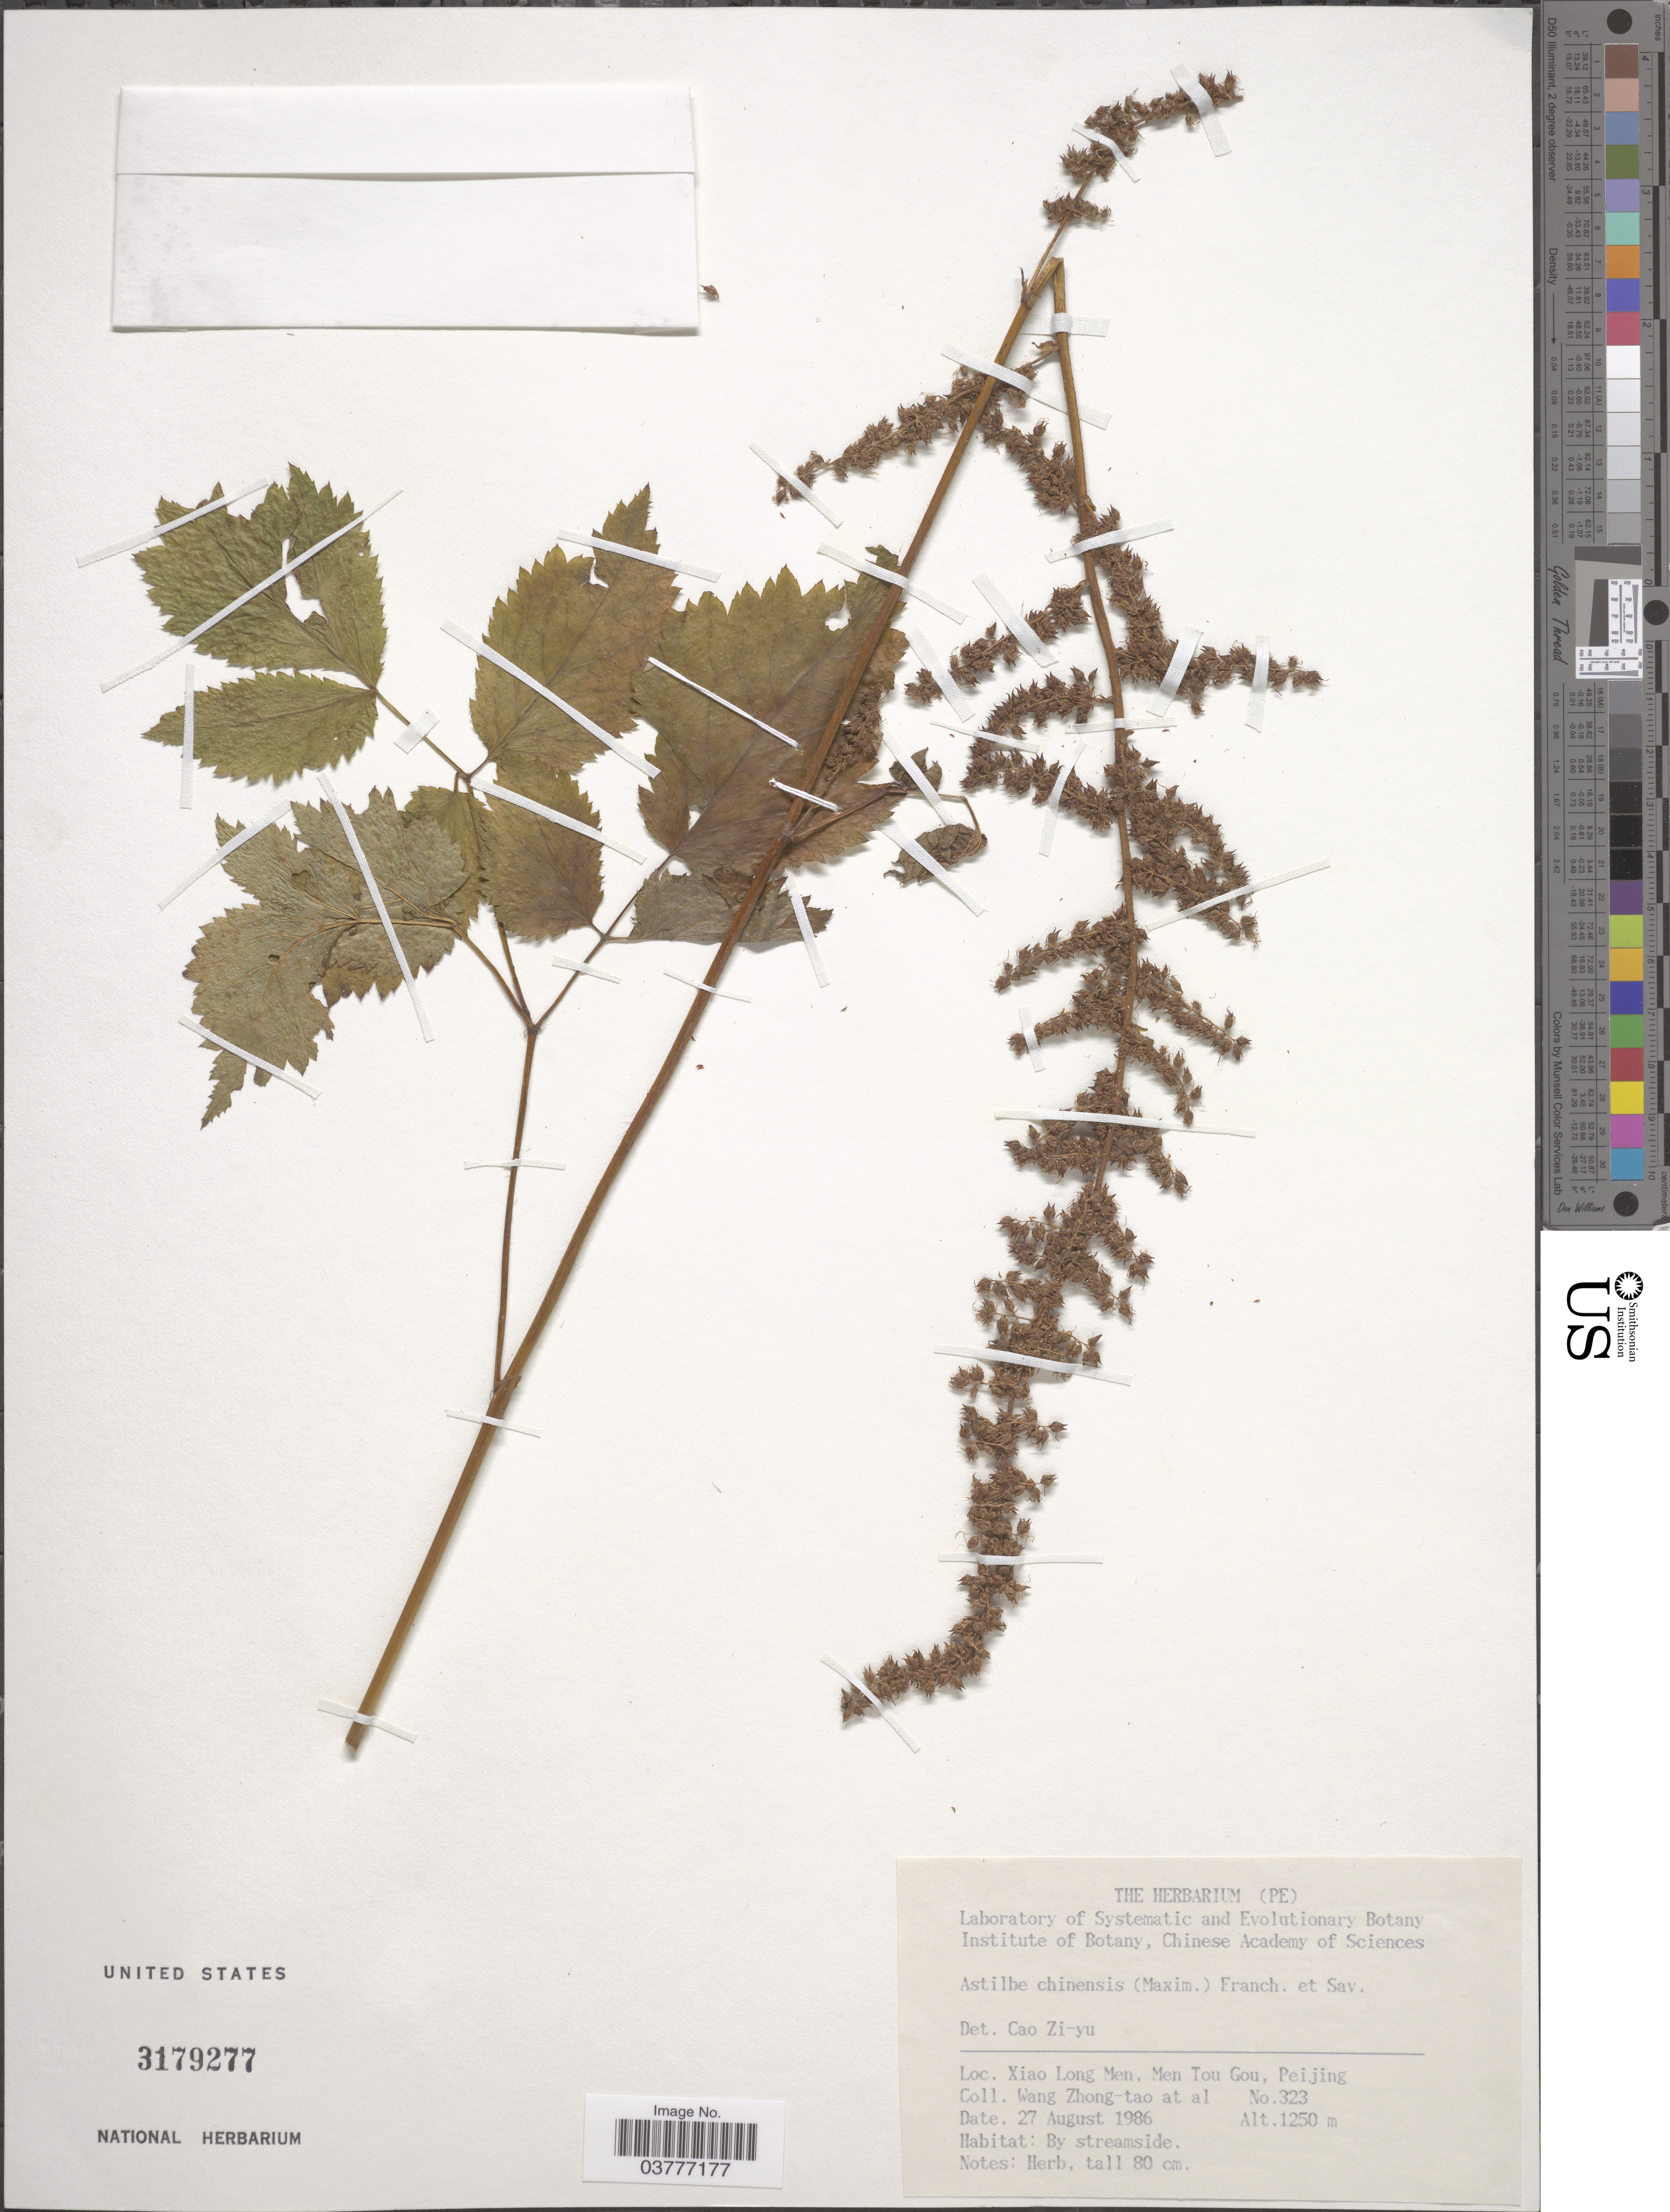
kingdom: Plantae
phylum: Tracheophyta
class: Magnoliopsida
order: Saxifragales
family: Saxifragaceae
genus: Astilbe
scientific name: Astilbe chinensis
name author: (Maxim.) Franch. & Sav.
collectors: W. Zhong-Tao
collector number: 323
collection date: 1986-08-27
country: China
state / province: Beijing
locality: Xiao Long Men, Men Tou Gou, Peijing.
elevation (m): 1250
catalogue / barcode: US 3179277